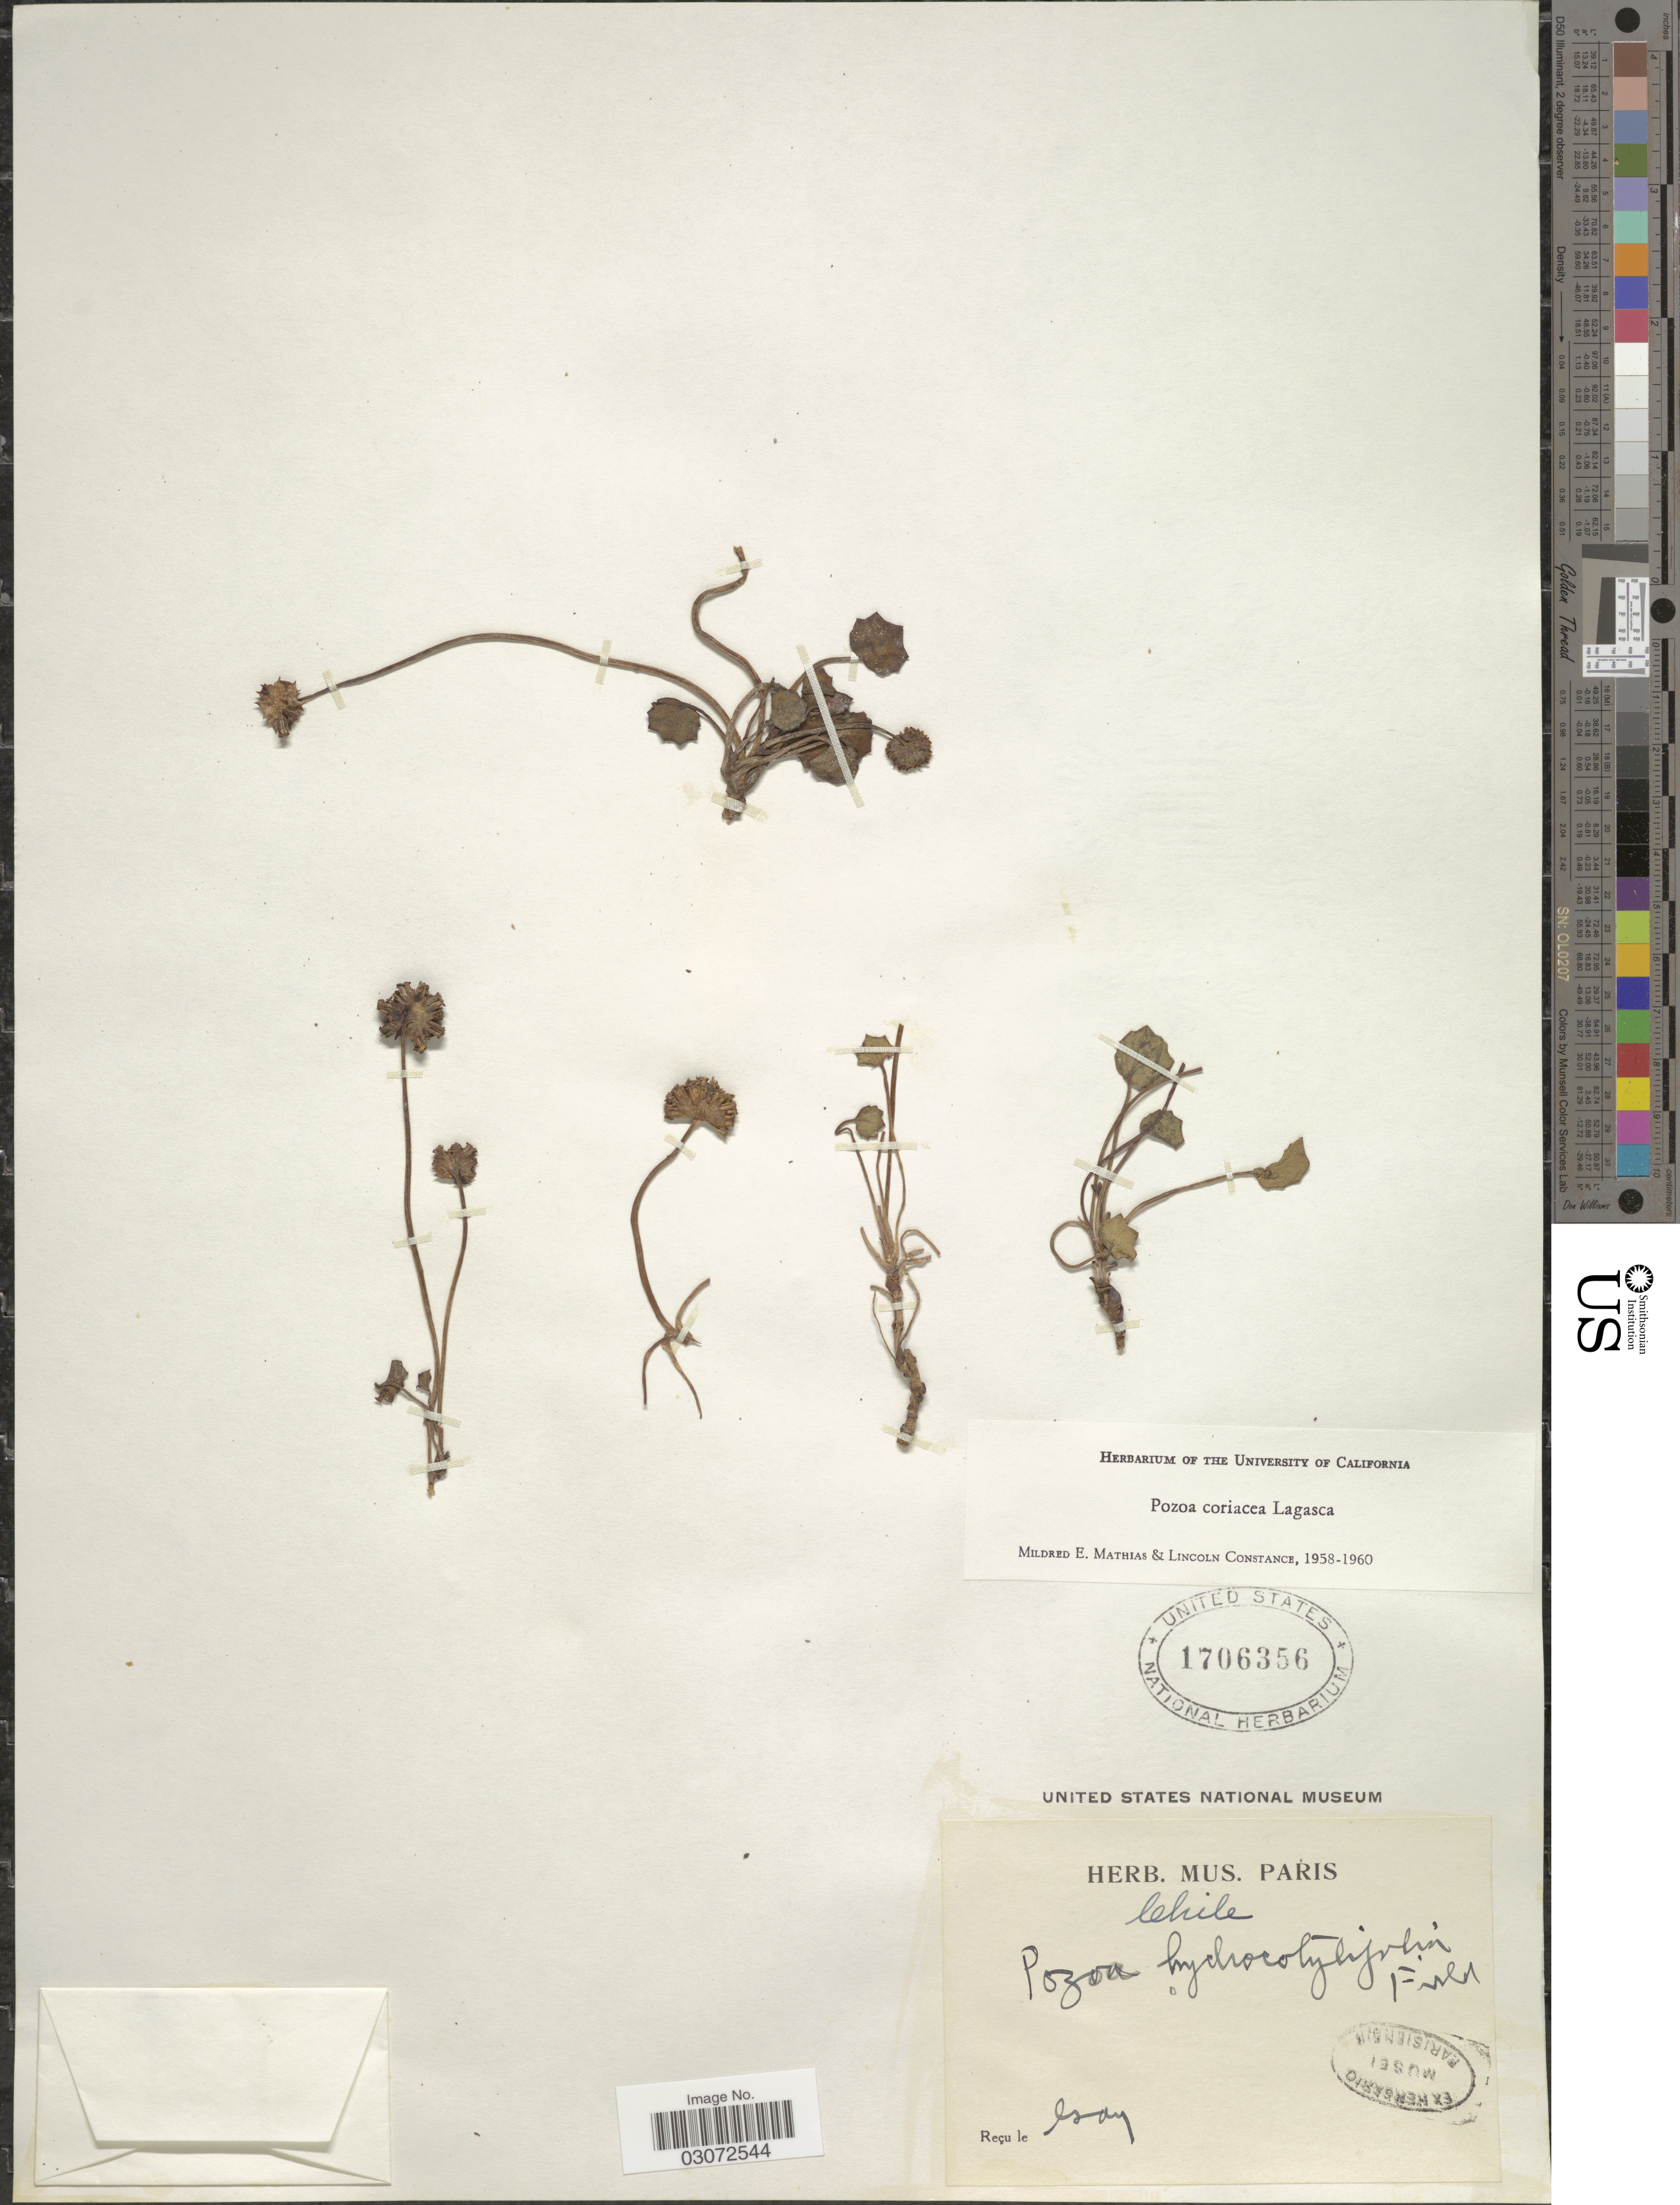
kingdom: Plantae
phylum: Tracheophyta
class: Magnoliopsida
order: Apiales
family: Apiaceae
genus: Pozoa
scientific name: Pozoa coriacea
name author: Lag.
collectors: ex herb. Mus. Paris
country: Chile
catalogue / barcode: US 1706356